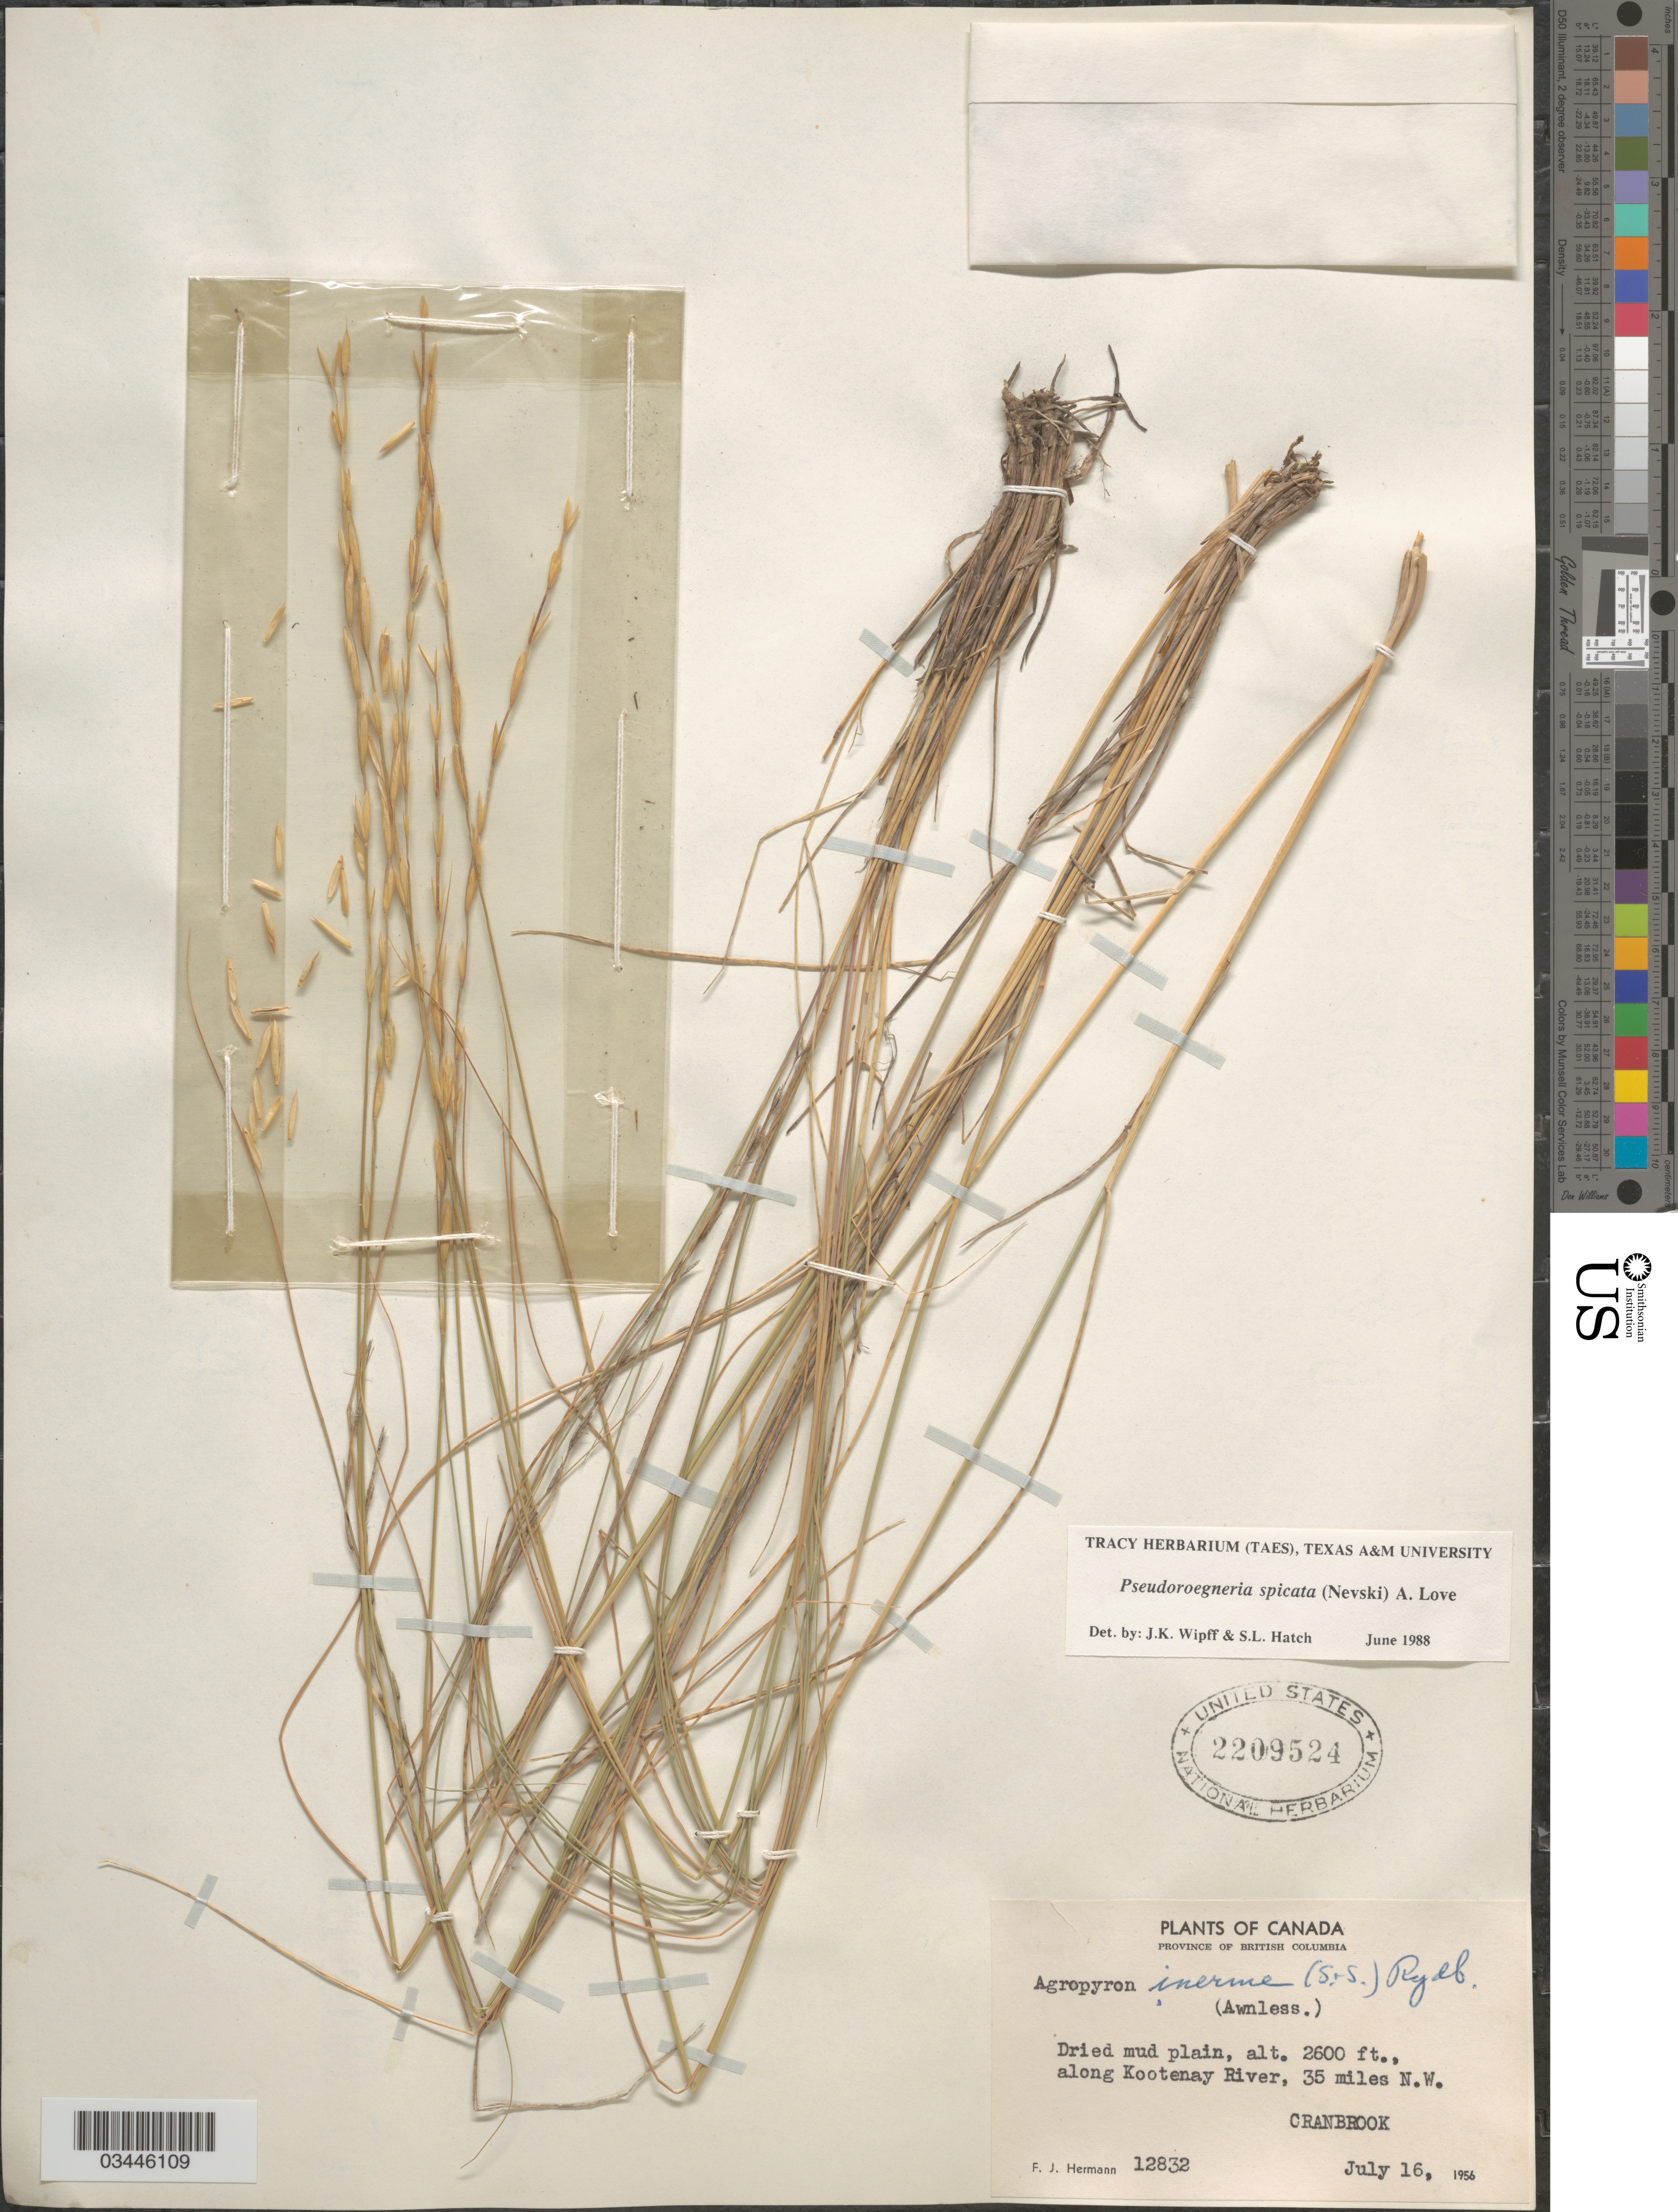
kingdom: Plantae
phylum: Tracheophyta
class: Liliopsida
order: Poales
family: Poaceae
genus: Pseudoroegneria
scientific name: Pseudoroegneria spicata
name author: (Pursh) Á. Löve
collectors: F. J. Hermann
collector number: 12832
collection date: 1956-07-16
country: Canada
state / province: British Columbia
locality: Along Kootenay River, 35 miles N.W. Cranbrook.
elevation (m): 792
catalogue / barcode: US 2209524